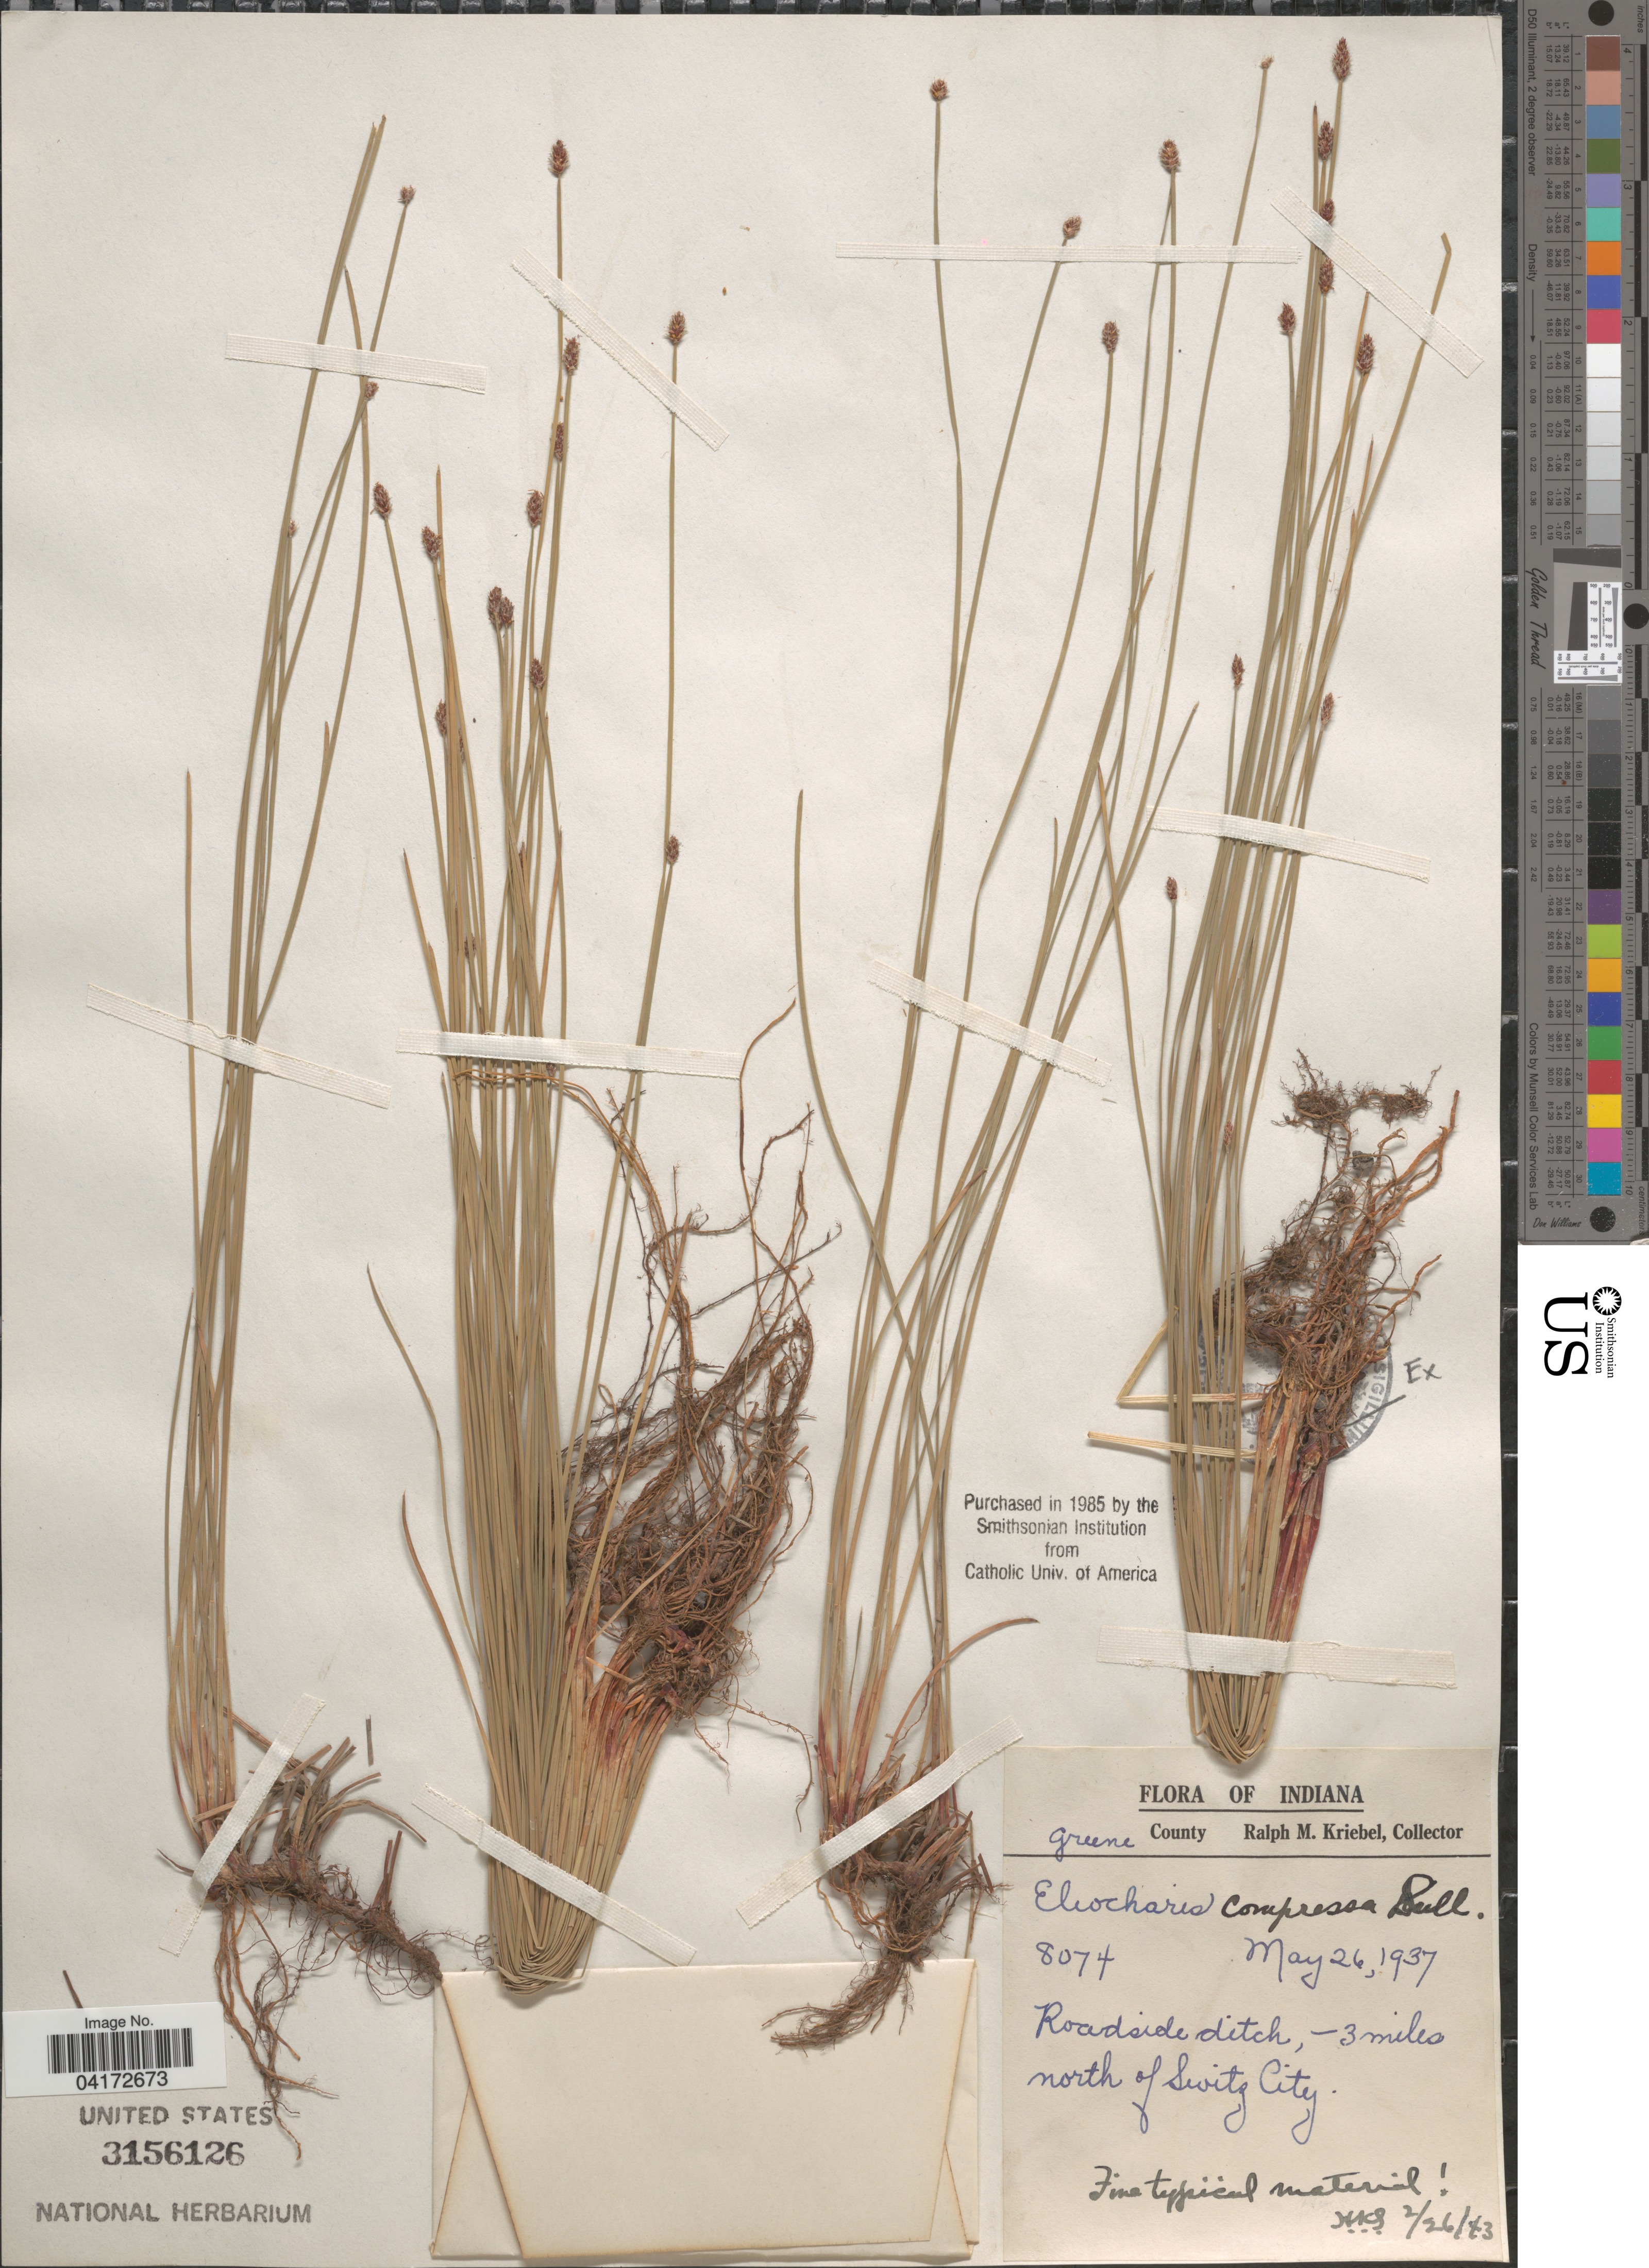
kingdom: Plantae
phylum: Tracheophyta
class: Liliopsida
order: Poales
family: Cyperaceae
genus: Eleocharis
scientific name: Eleocharis compressa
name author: Sull.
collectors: R. M. Kriebel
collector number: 8074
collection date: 1937-05-26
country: United States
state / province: Indiana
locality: Greene County. Roadside ditch, -3 miles north of Switz City.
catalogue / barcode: US 3156126